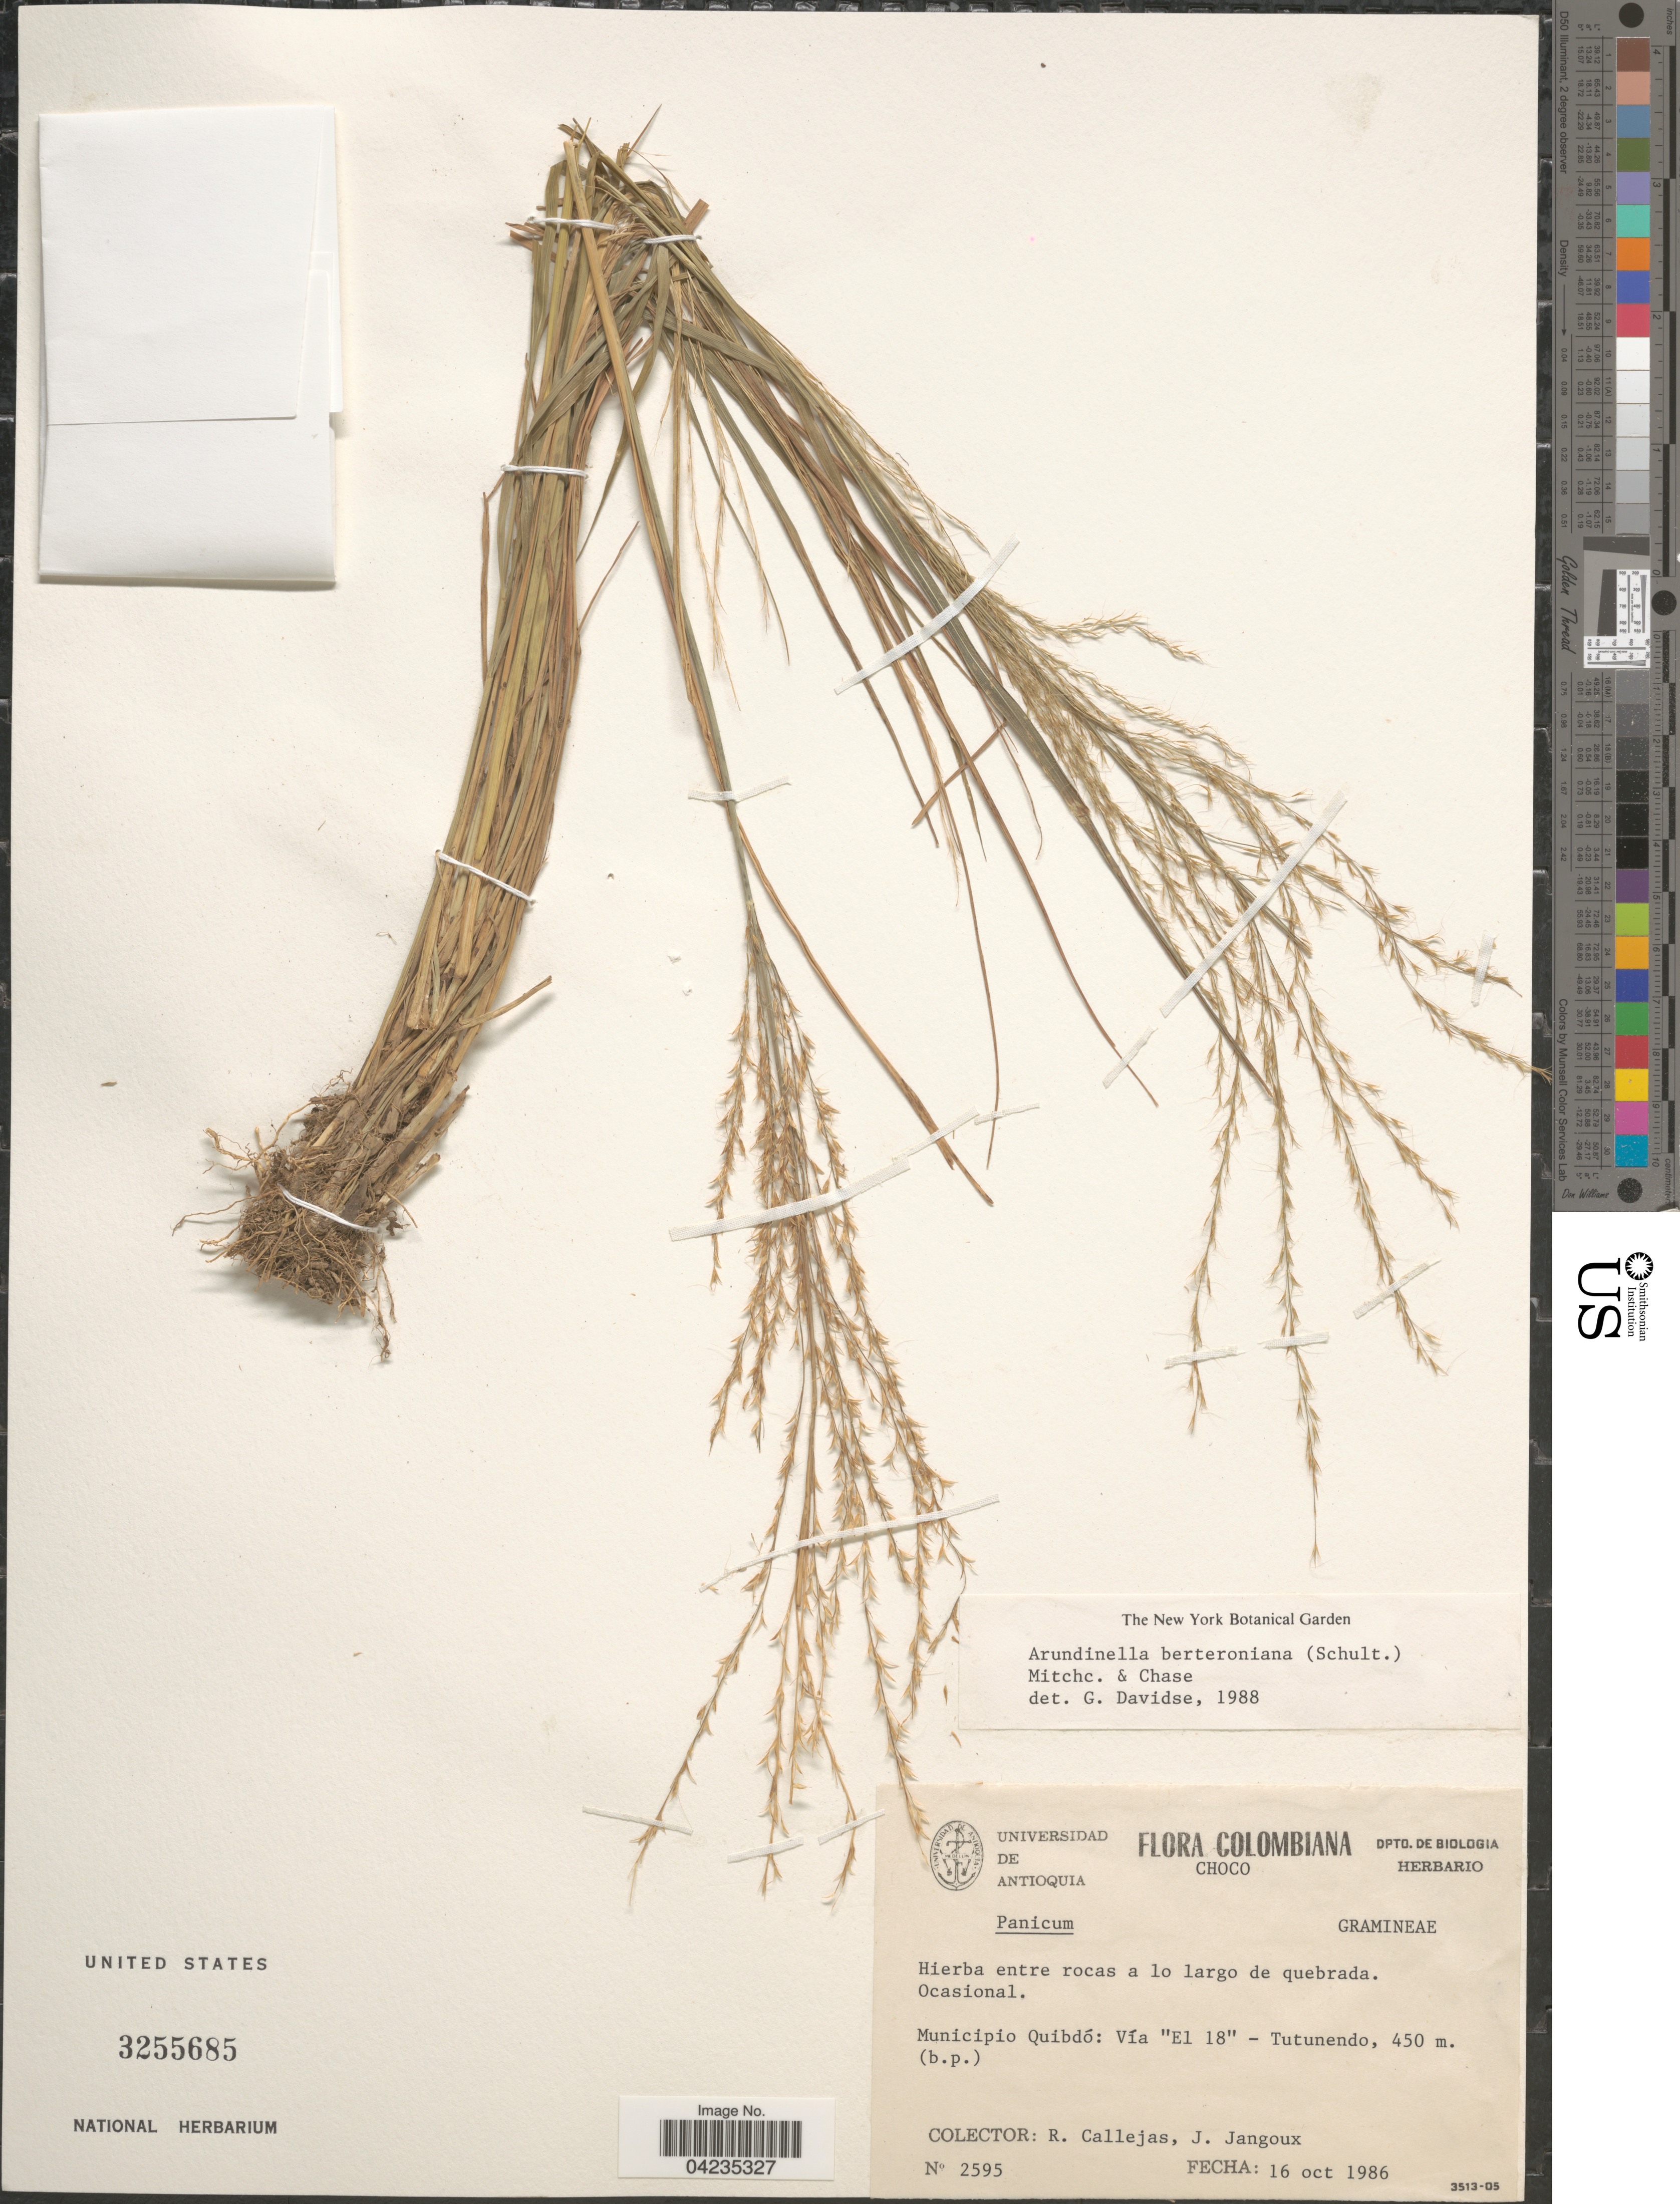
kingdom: Plantae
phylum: Tracheophyta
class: Liliopsida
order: Poales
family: Poaceae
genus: Arundinella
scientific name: Arundinella berteroniana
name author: (Schult.) Hitchc. & Chase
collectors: R. Callejas & J. I. Jangoux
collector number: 2595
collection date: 1986-10-16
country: Colombia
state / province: Chocó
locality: Municipio Quibdó: Vía "El 18" - Tutunendo.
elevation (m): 450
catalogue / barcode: US 3255685